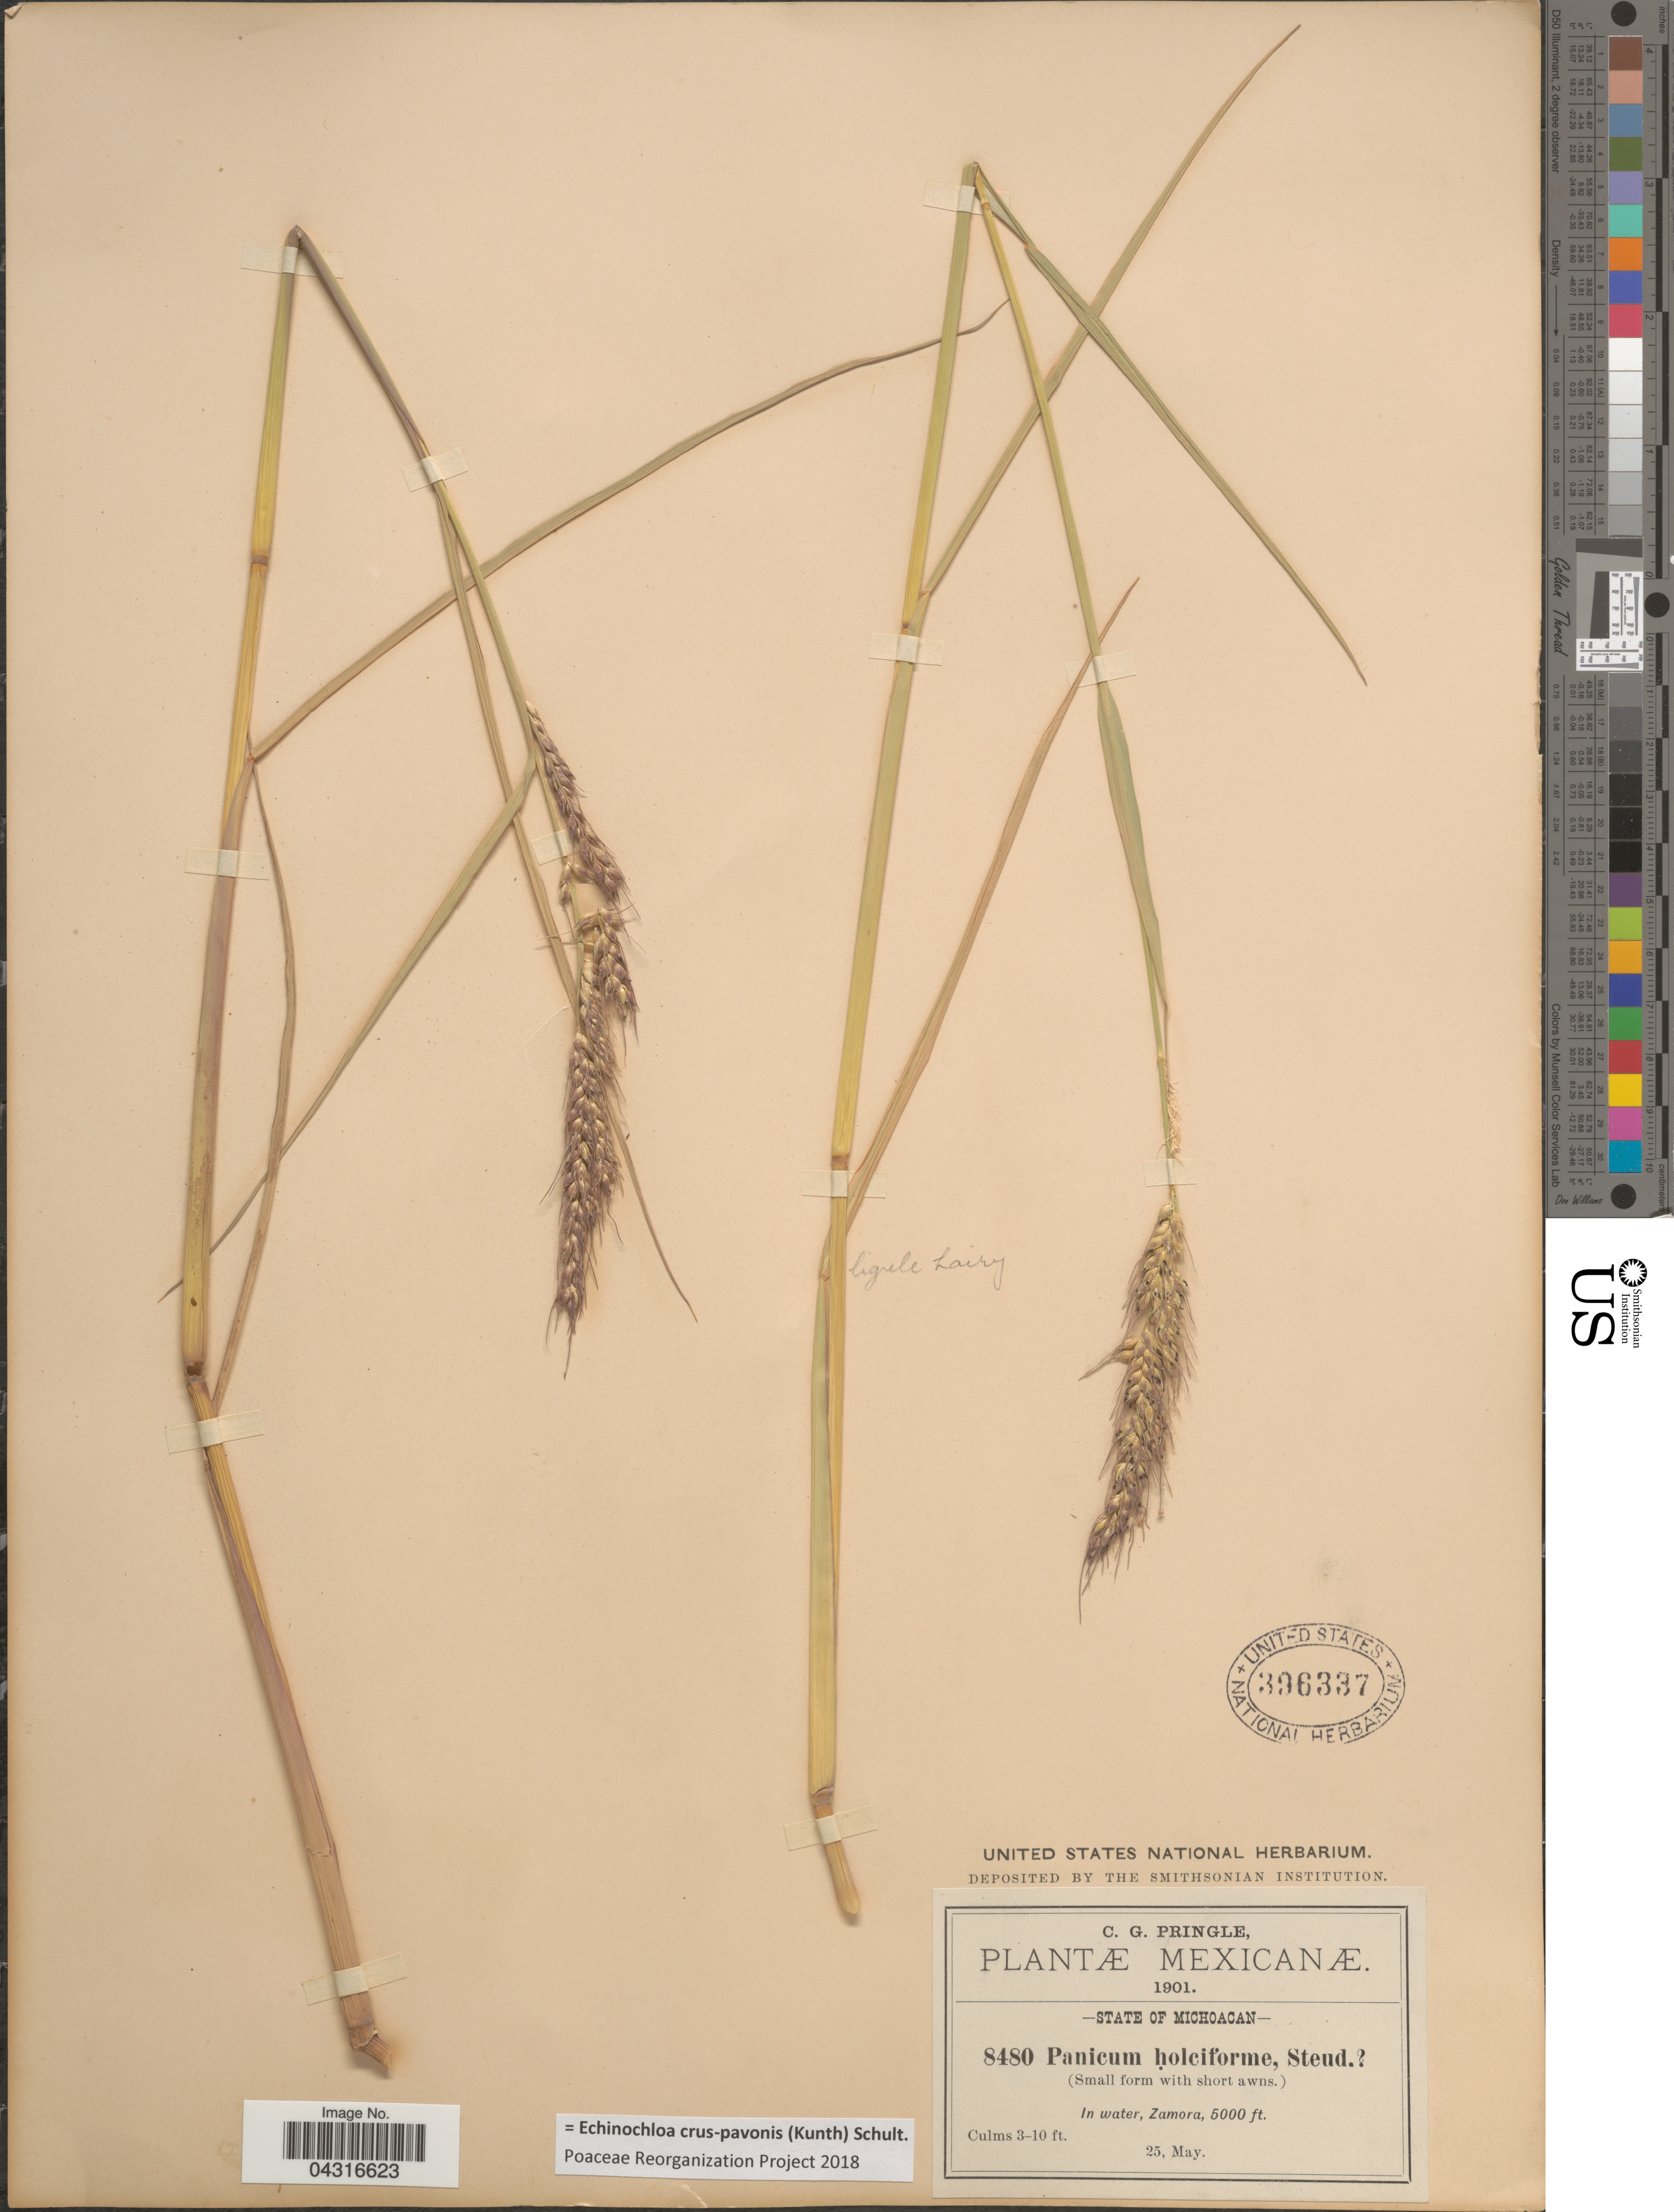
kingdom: Plantae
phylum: Tracheophyta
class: Liliopsida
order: Poales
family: Poaceae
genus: Echinochloa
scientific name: Echinochloa crus-pavonis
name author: (Kunth) Schult.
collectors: C. G. Pringle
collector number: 8480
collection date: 1901-05-25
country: Mexico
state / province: Michoacán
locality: In water, Zamora.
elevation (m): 1524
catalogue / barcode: US 396337